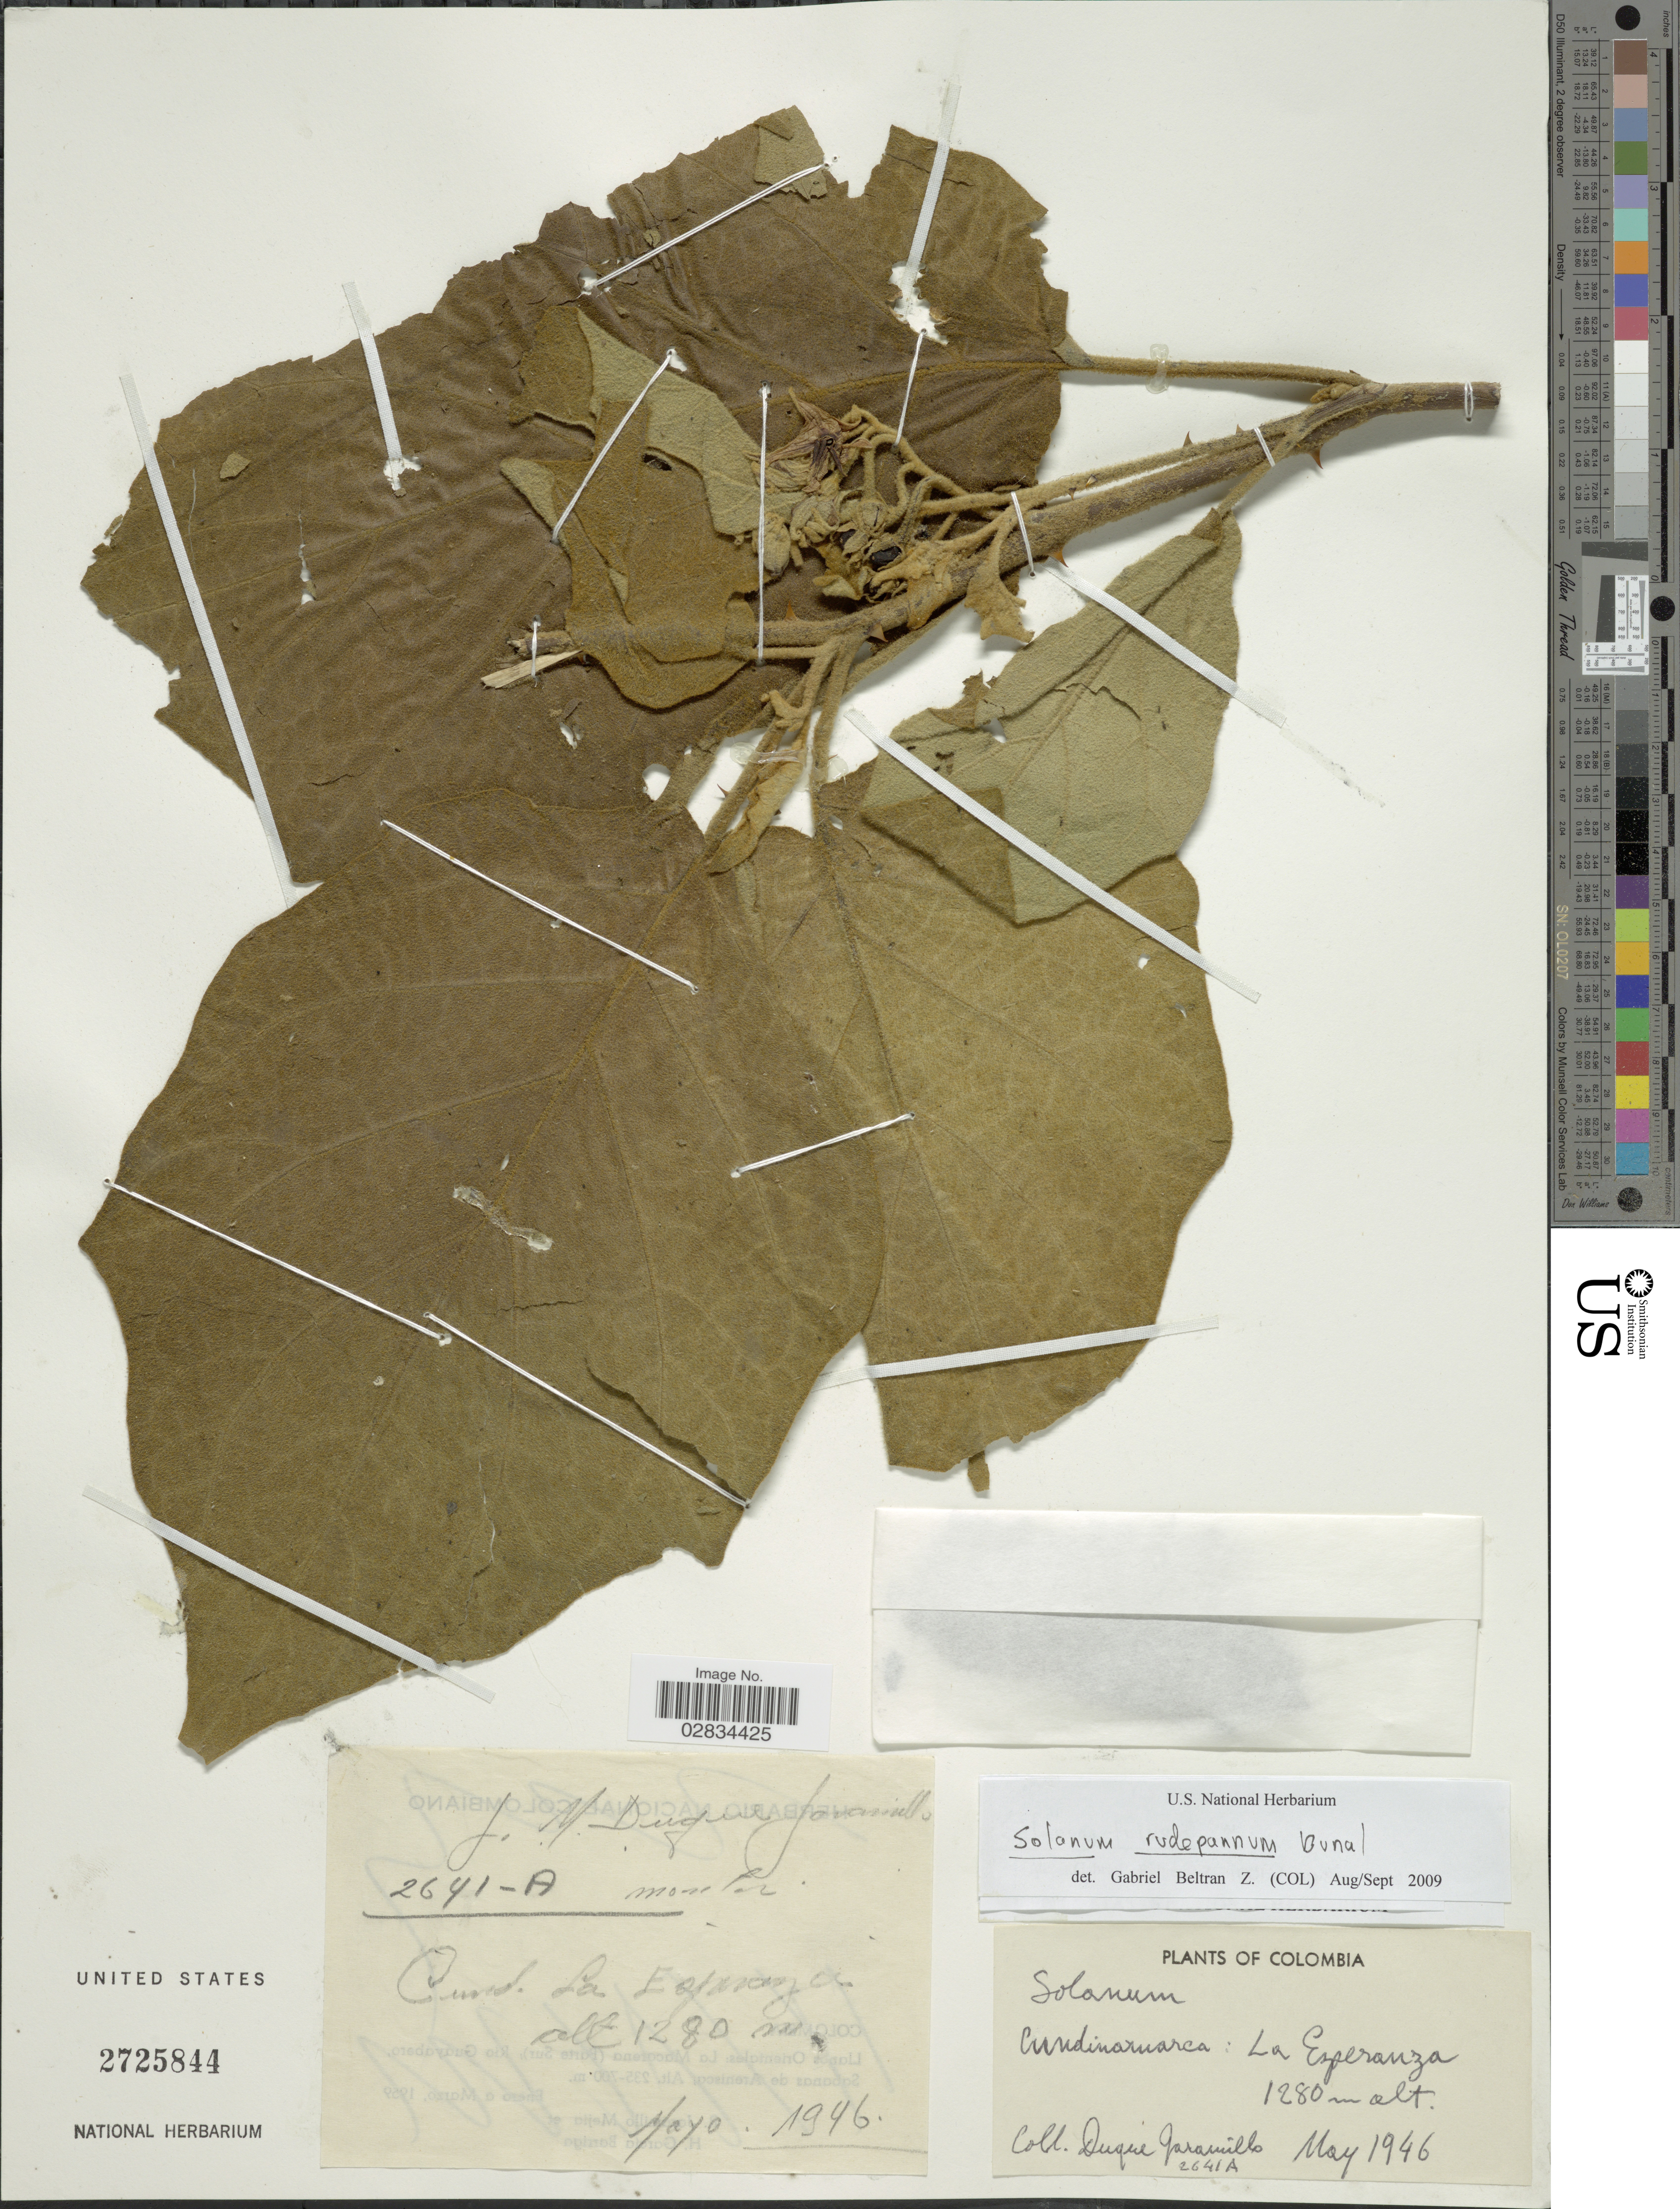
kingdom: Plantae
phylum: Tracheophyta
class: Magnoliopsida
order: Solanales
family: Solanaceae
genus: Solanum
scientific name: Solanum rudepannum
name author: Dunal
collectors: J. M. Duque Jaramillo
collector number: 2641A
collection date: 1946-05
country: Colombia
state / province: Cundinamarca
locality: Cundinamarca: La Esperanza.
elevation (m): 1280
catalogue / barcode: US 2725844